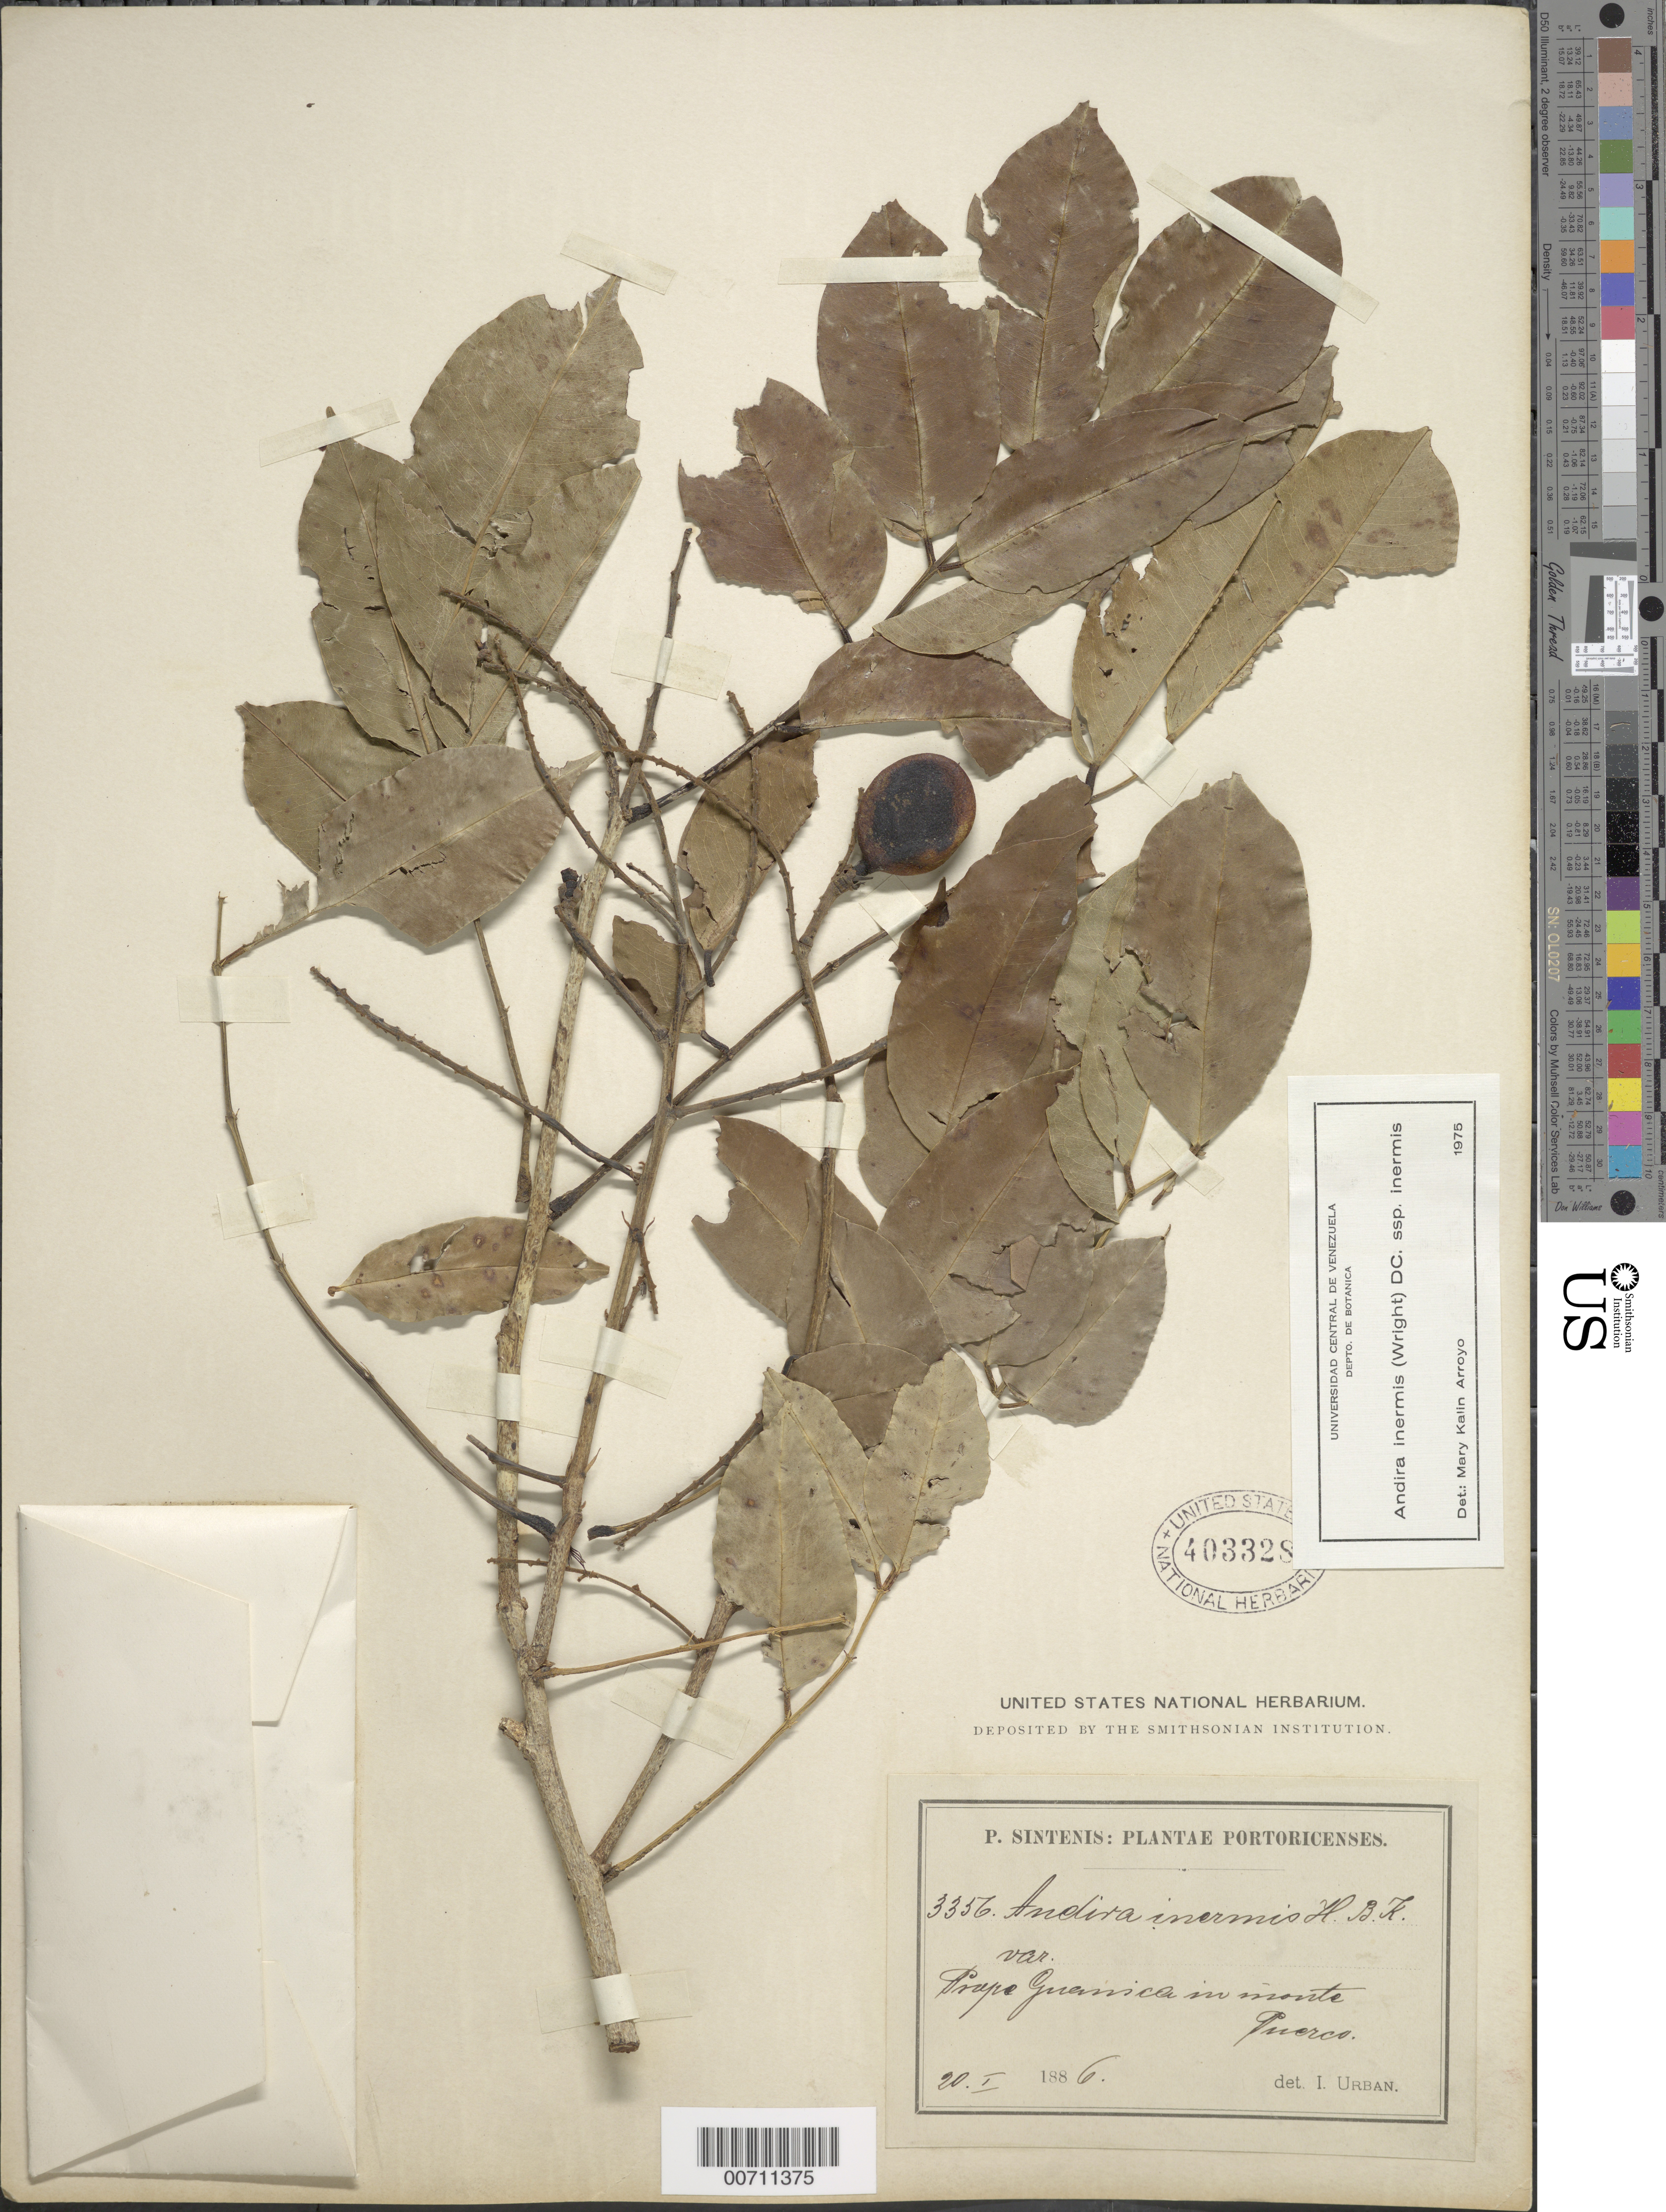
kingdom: Plantae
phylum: Tracheophyta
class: Magnoliopsida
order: Fabales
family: Fabaceae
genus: Andira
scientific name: Andira inermis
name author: (W. Wright) Kunth ex DC.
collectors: P. Sintenis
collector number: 3356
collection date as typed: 20 Jan 1886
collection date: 1886-01-20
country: Puerto Rico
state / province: Guanica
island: Greater Antilles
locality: Prope Guanica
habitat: In monte Puerco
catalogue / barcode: US 403328